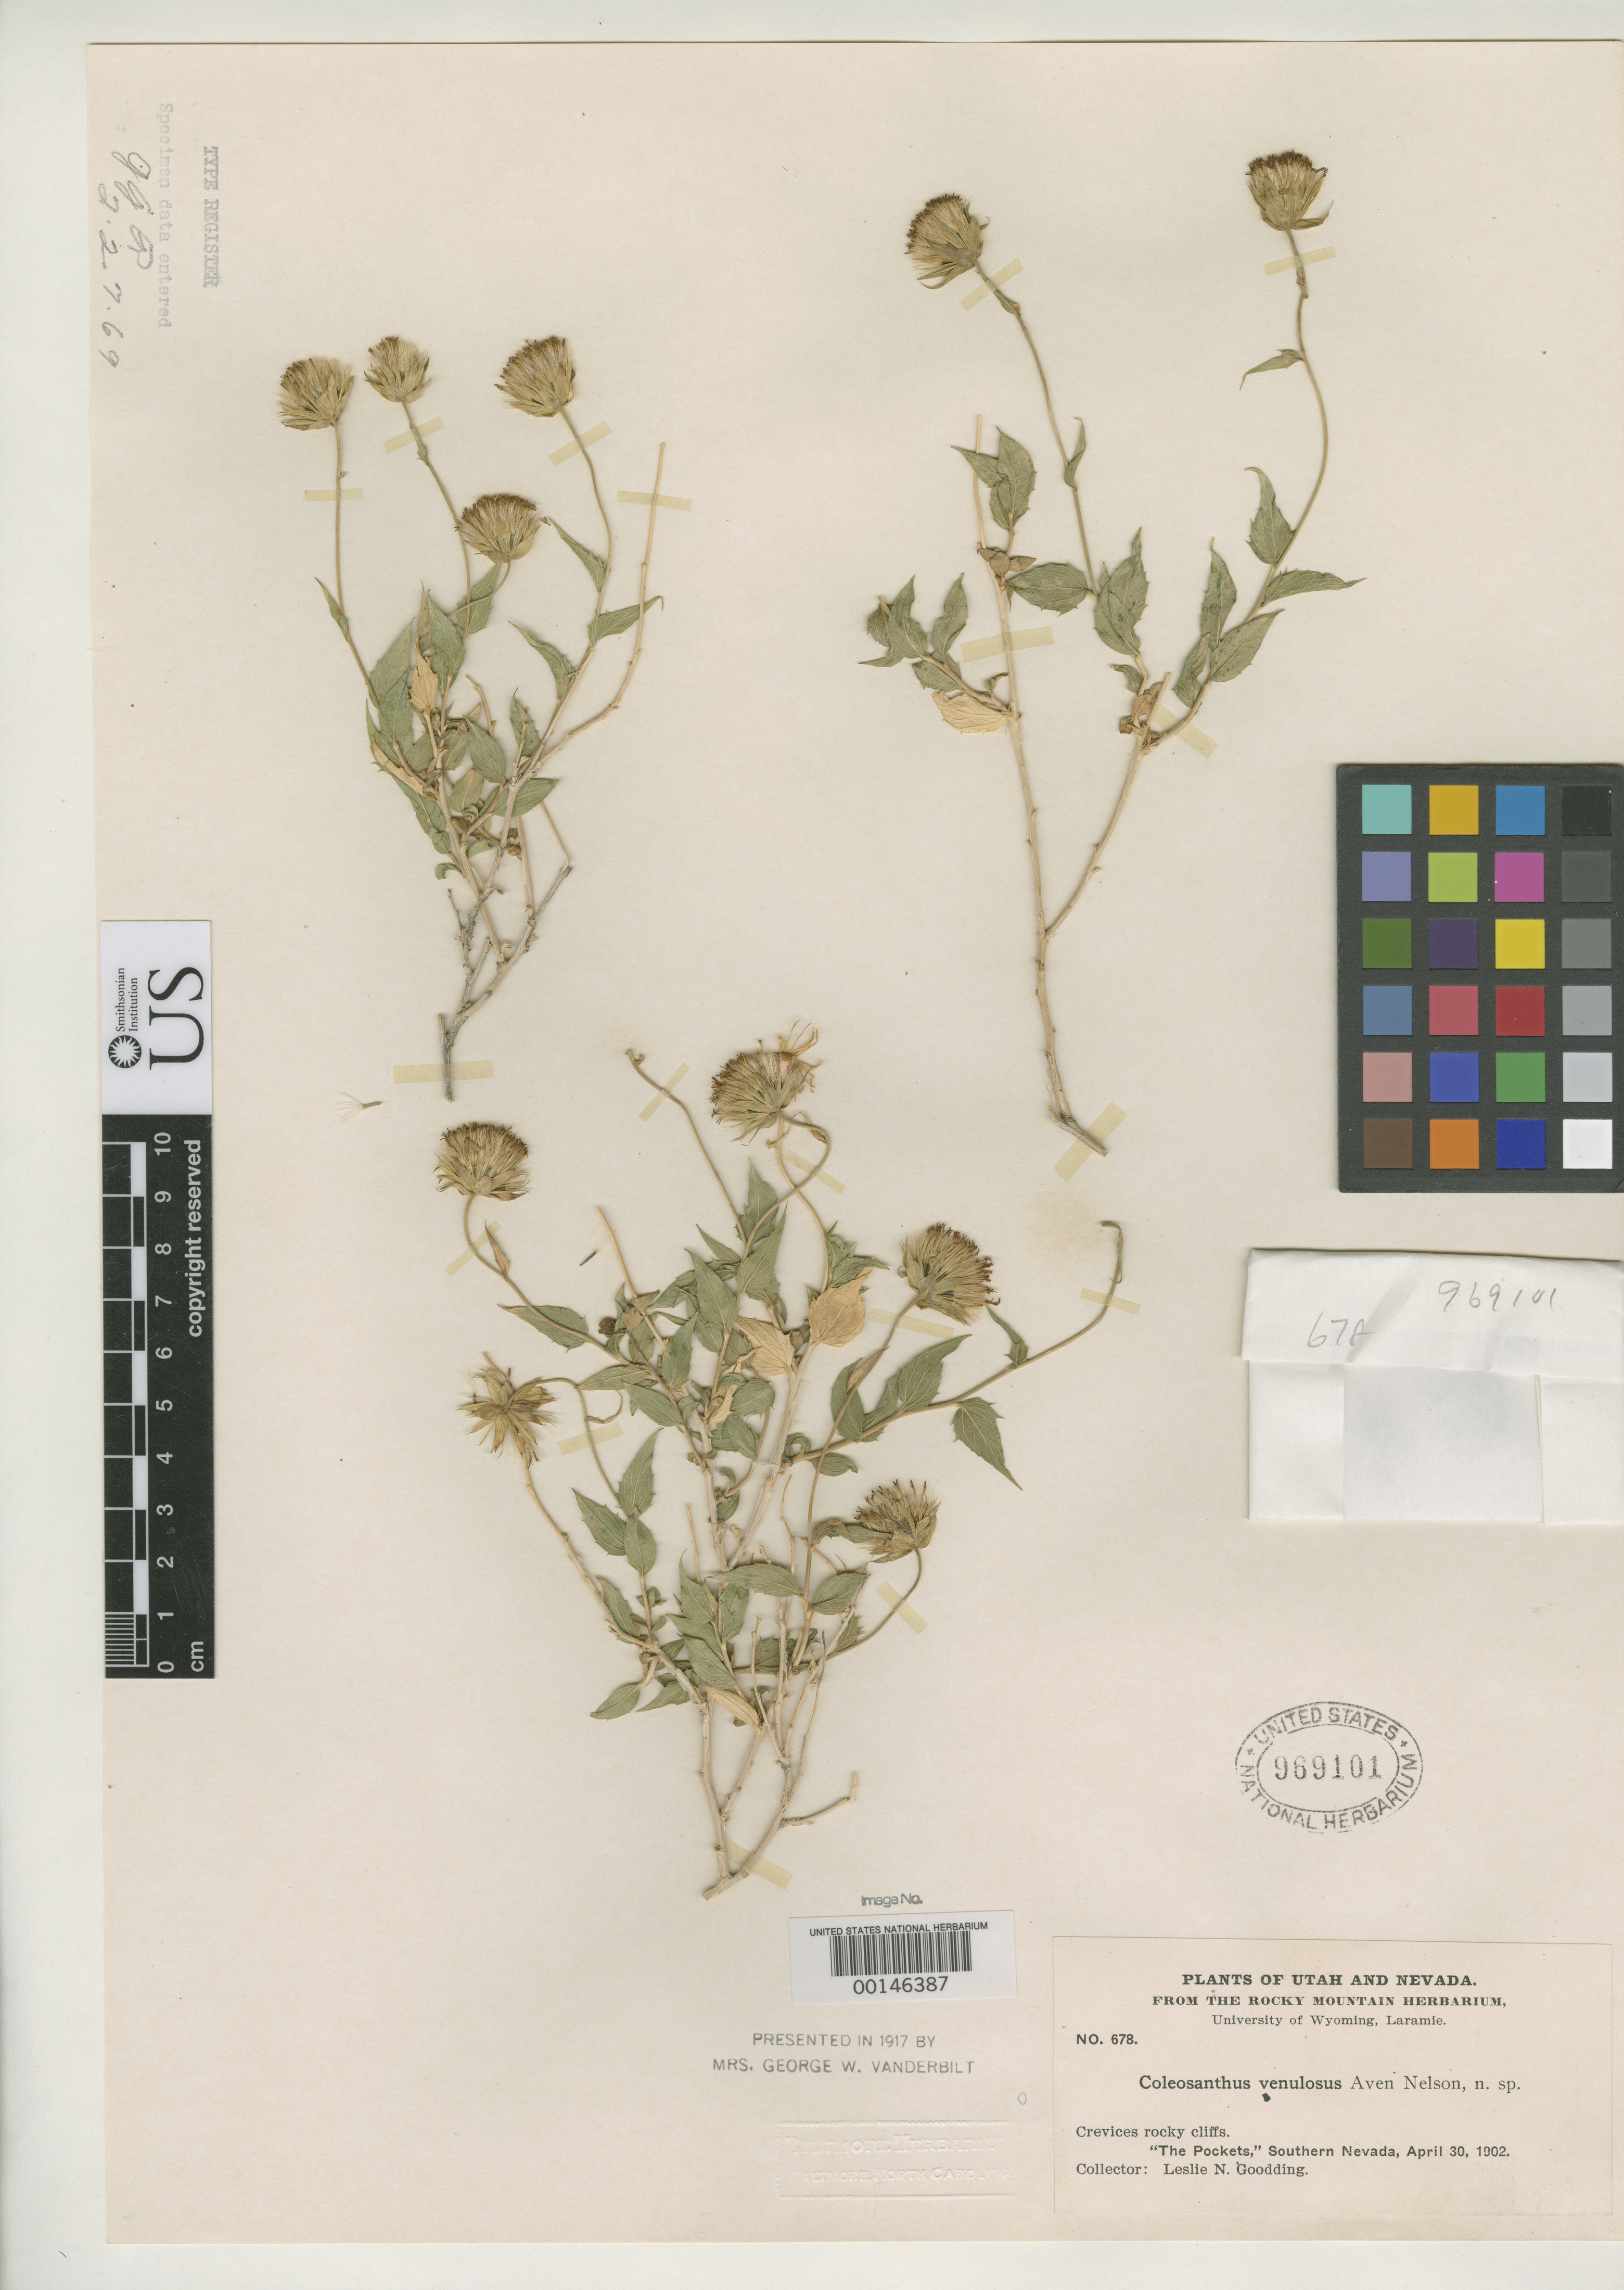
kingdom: Plantae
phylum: Tracheophyta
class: Magnoliopsida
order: Asterales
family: Asteraceae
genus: Coleosanthus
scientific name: Coleosanthus venulosus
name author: A. Nelson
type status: Isotype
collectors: L. N. Goodding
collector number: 678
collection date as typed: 30 Apr 1902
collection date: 1902-04-30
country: United States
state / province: Nevada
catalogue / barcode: US 969101